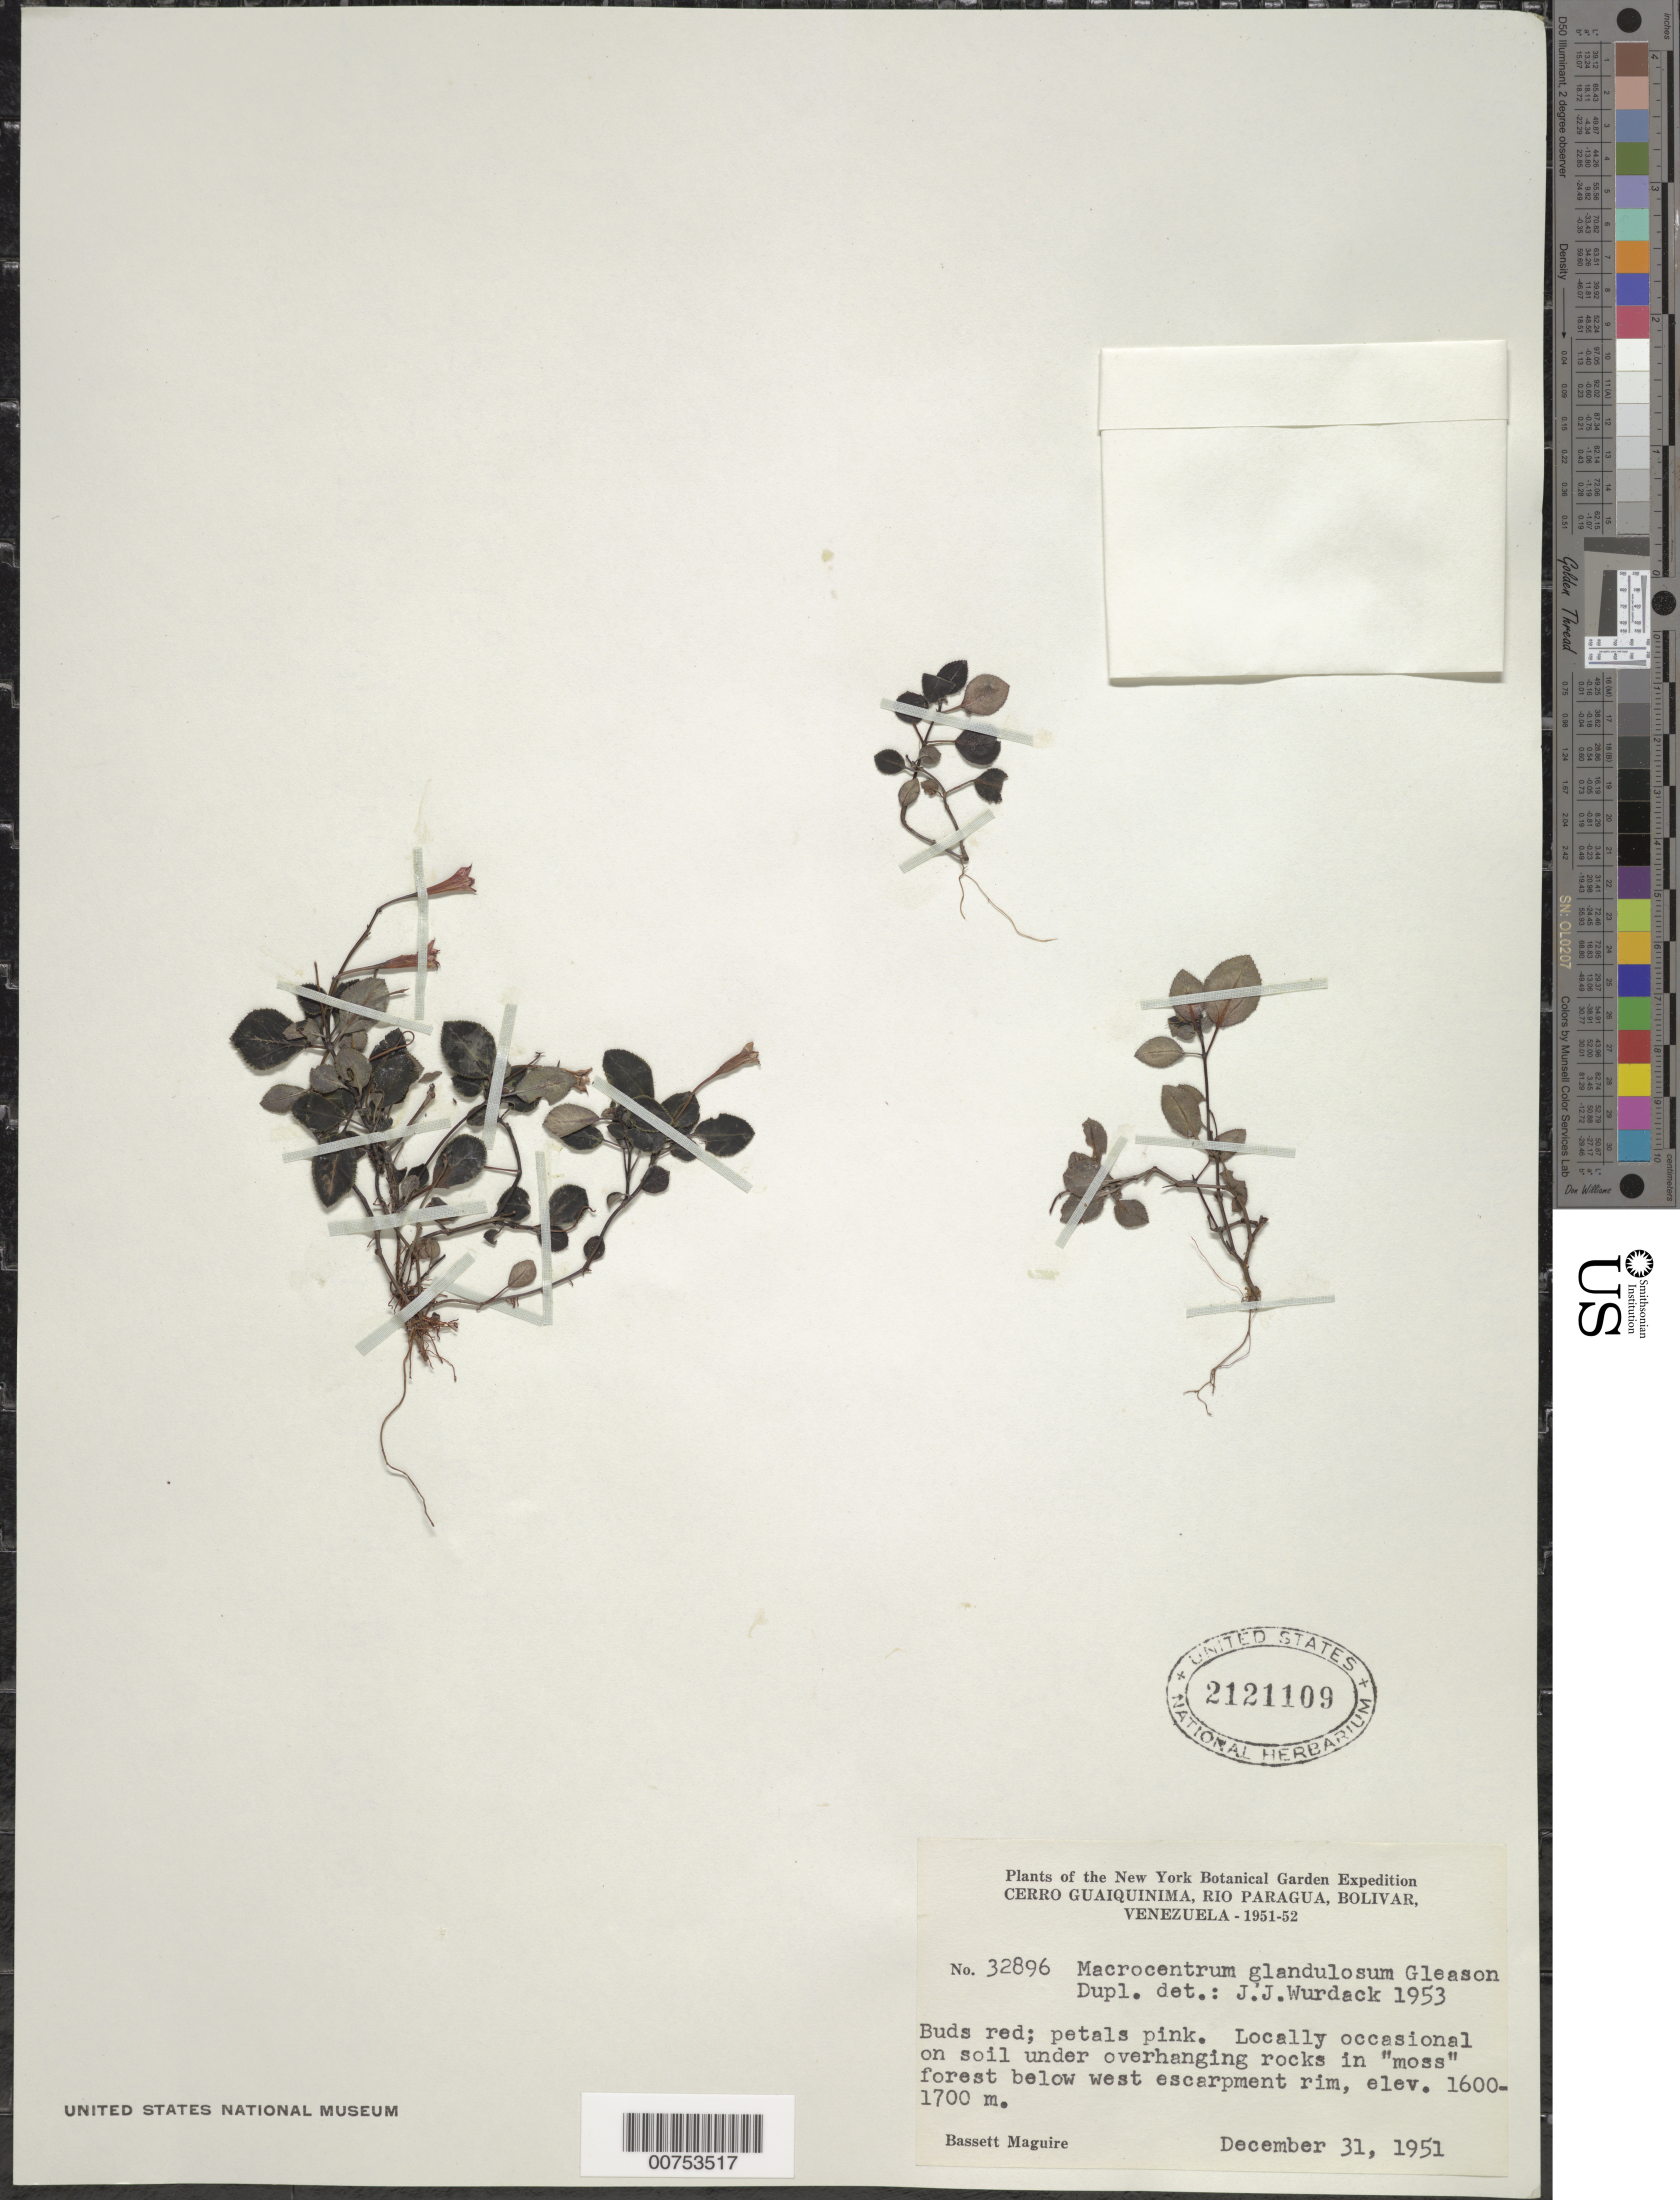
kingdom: Plantae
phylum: Tracheophyta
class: Magnoliopsida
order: Myrtales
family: Melastomataceae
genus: Salpinga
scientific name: Salpinga glandulosa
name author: (Gleason) Wurdack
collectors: B. Maguire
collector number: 32896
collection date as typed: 31-Dec-51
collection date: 1951-12-31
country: Venezuela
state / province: Bolívar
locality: Cerro Guaiquinima, Río Paragua, below rim at west escarpment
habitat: On soil under overhanging rocks in moss forest below west escarpment rim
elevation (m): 1600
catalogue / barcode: US 2121109